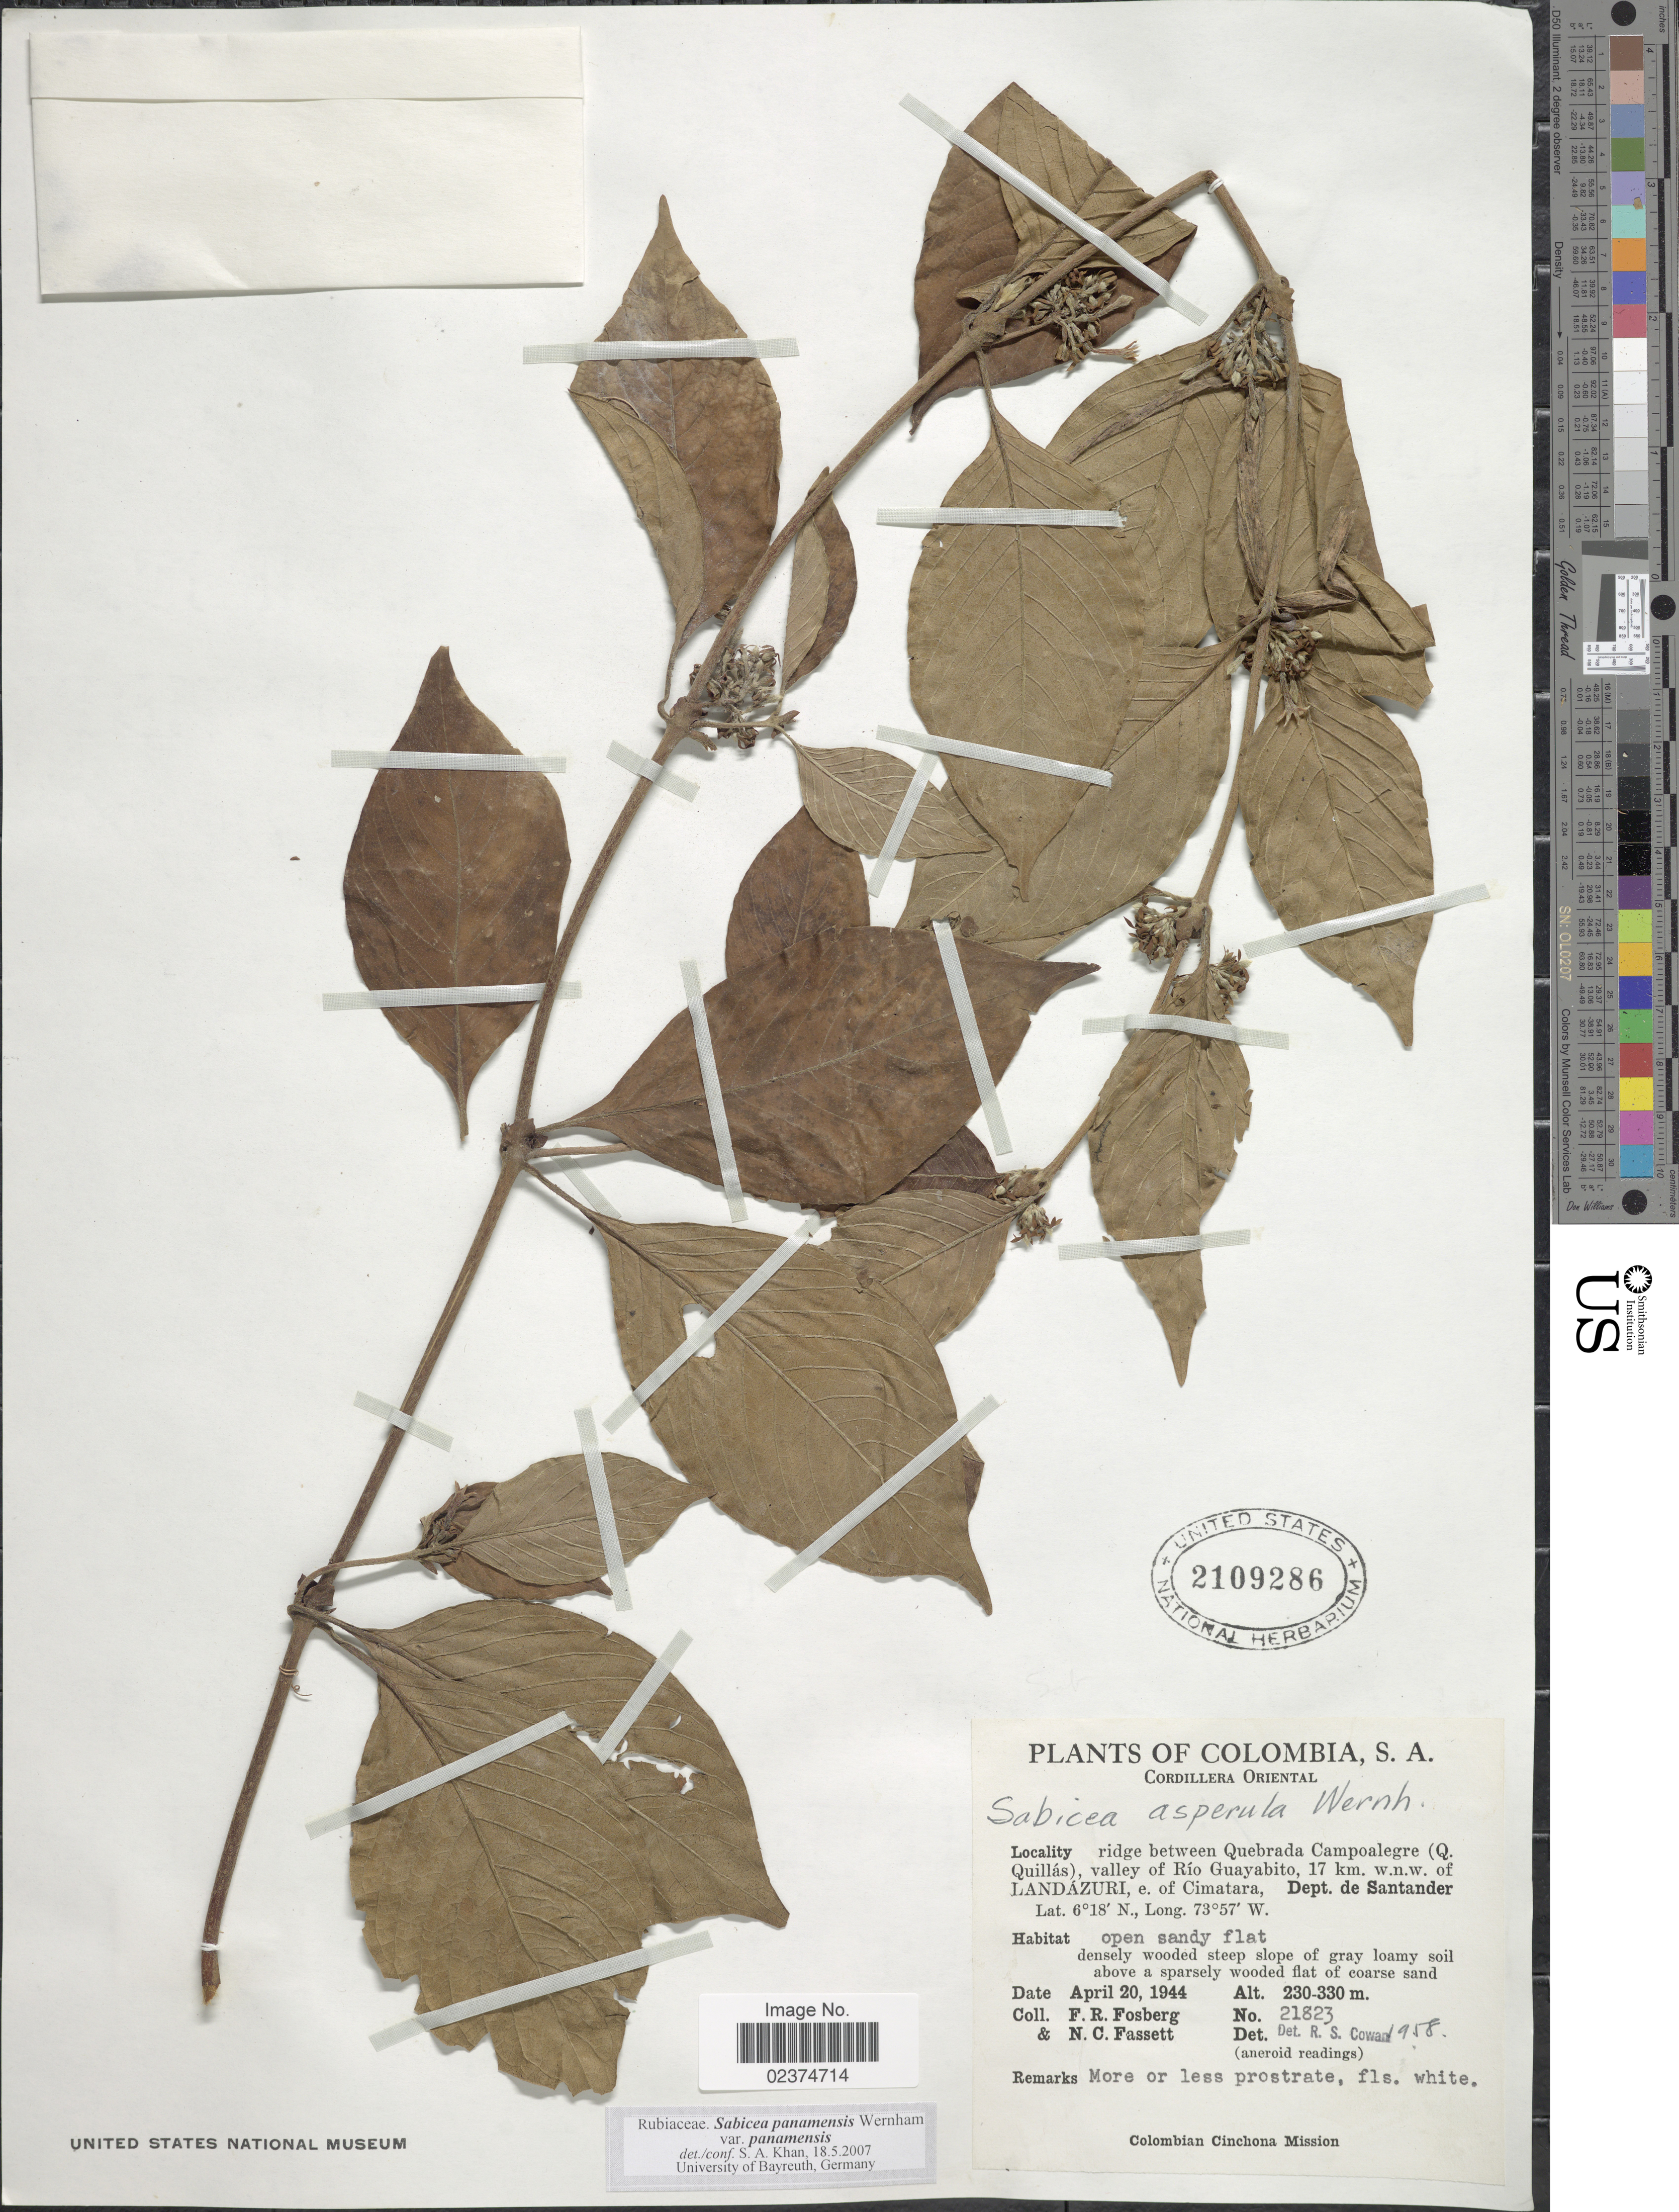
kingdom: Plantae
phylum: Tracheophyta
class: Magnoliopsida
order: Gentianales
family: Rubiaceae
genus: Sabicea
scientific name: Sabicea panamensis var. panamensis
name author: Wernham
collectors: F. R. Fosberg & N. C. Fassett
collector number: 21823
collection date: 1944-04-20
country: Colombia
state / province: Santander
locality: Cordillera Oriental, ridge between Quebrada Capoalegre (Q. Quillas), valley of Rio Guayabito, 17 km. w.n.w. of Landazuri, e. of Cimatara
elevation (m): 230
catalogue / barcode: US 2109286